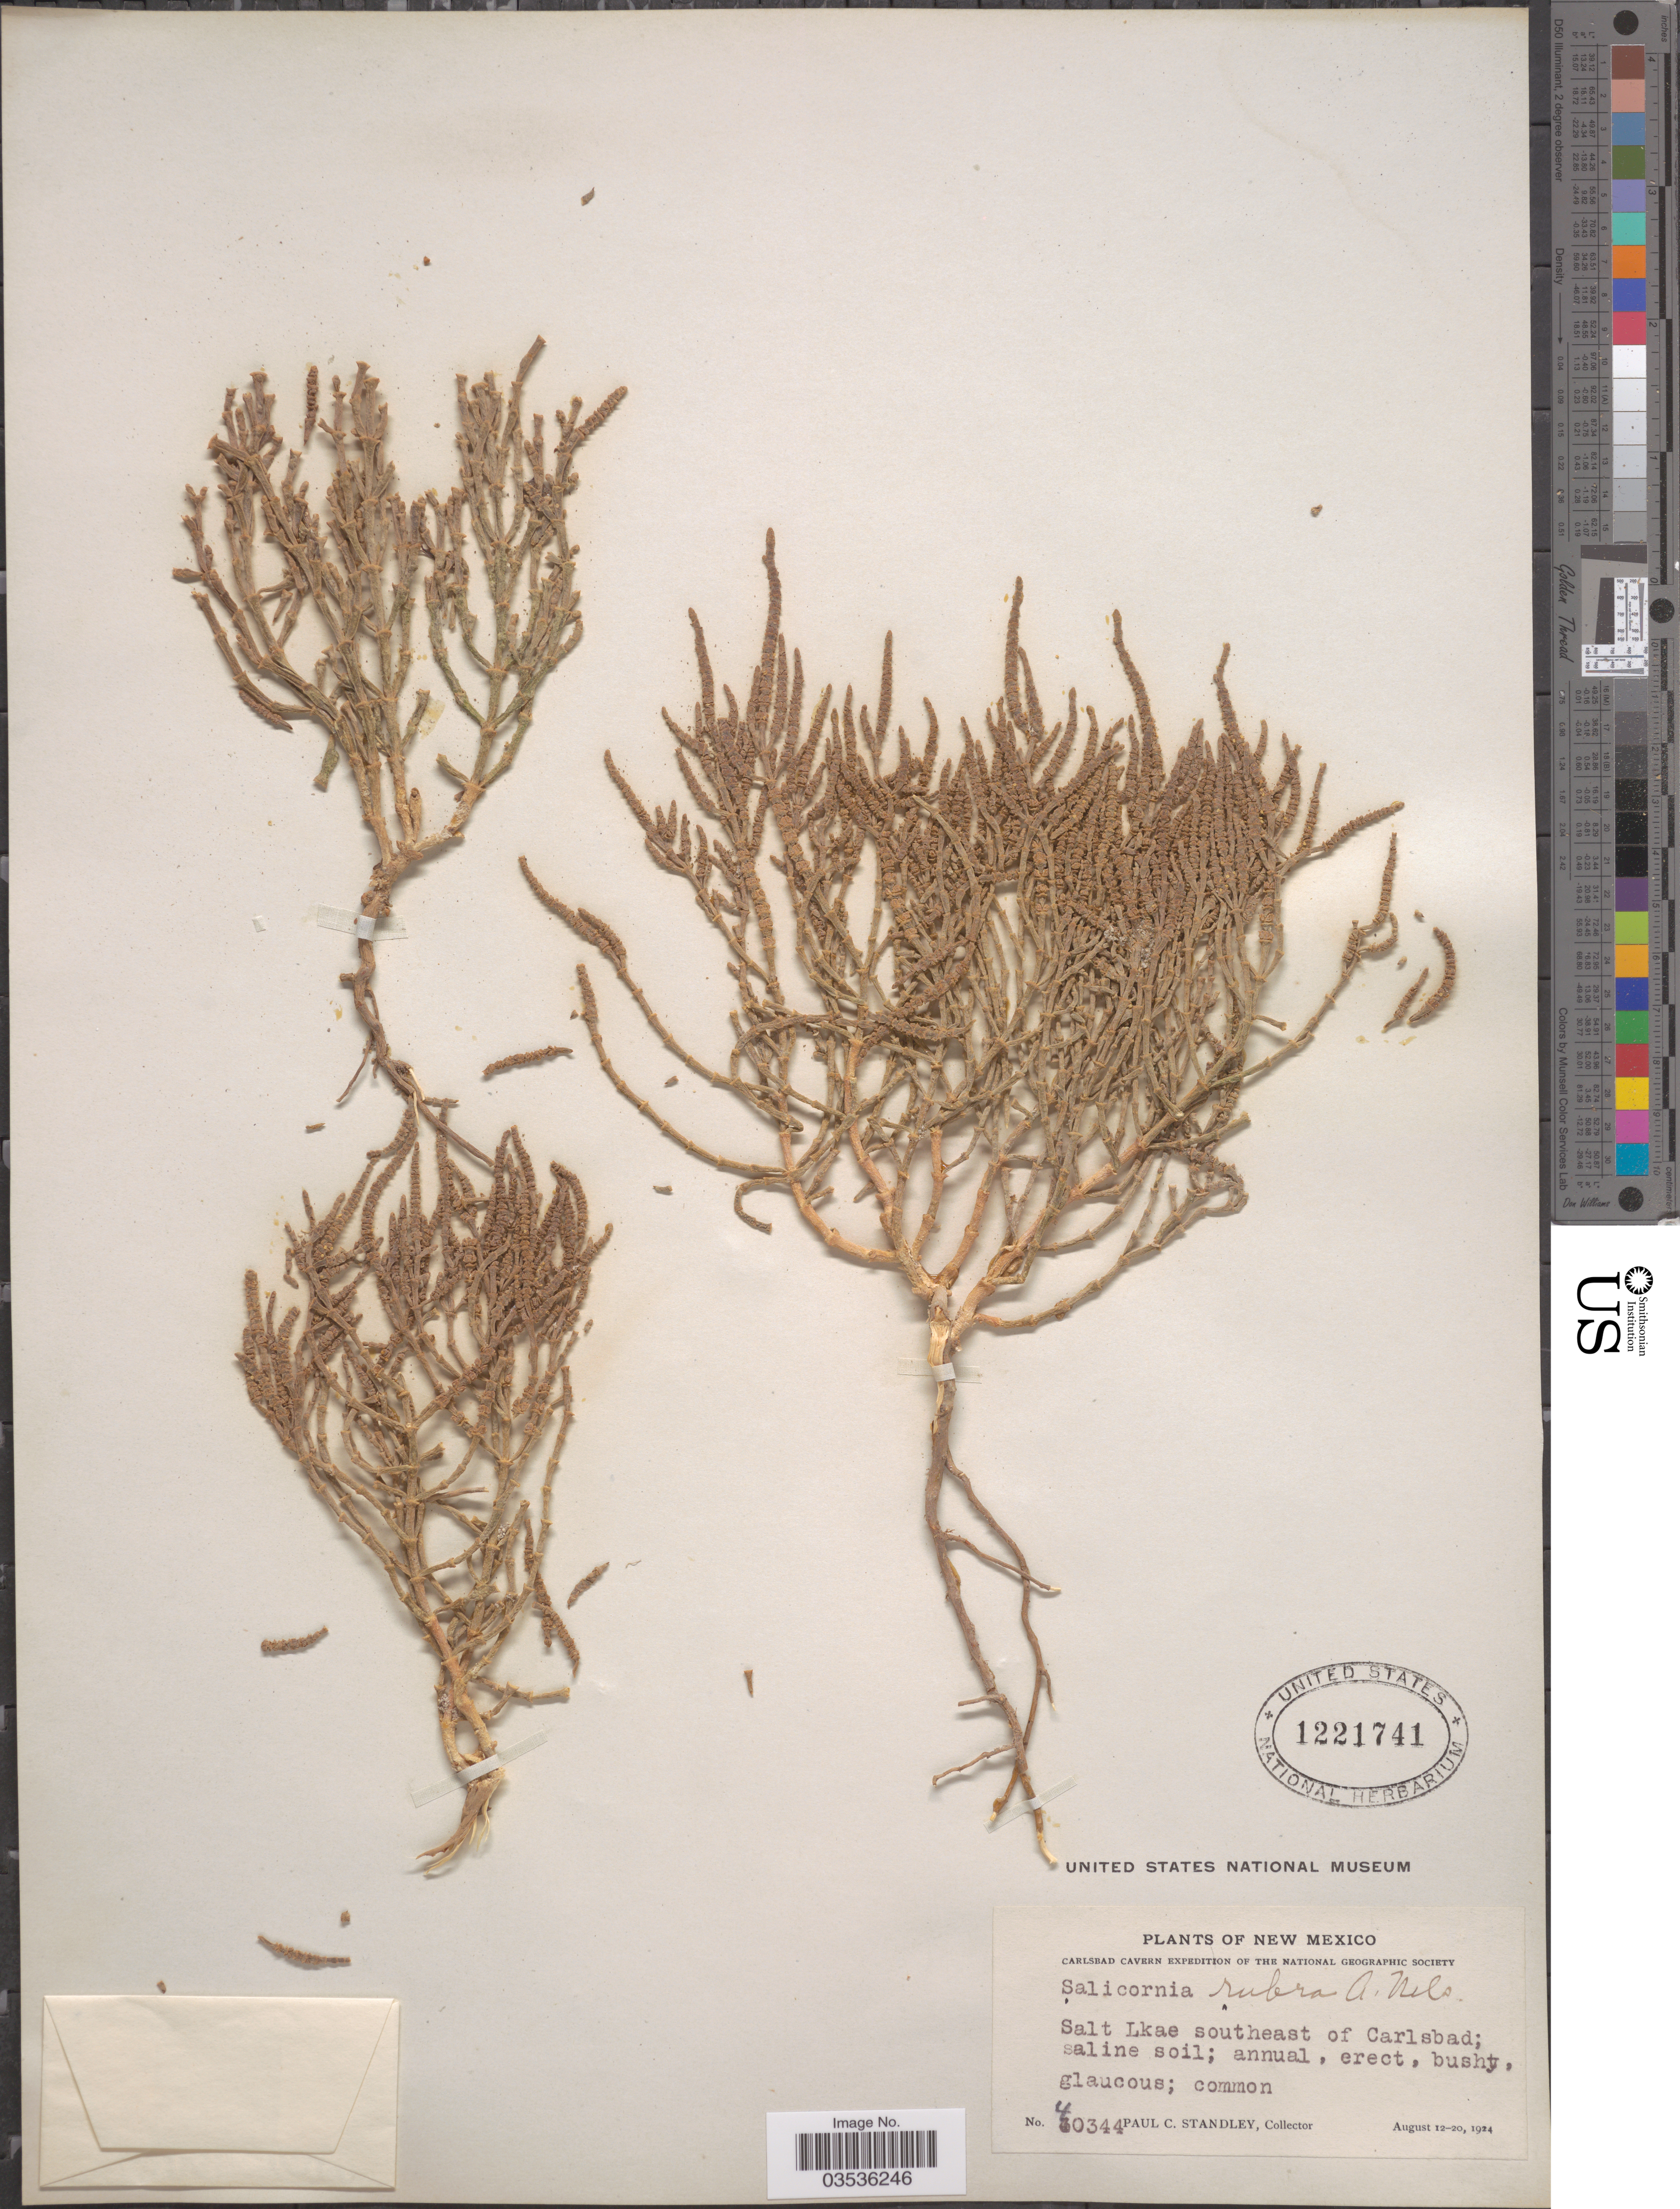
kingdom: Plantae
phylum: Tracheophyta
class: Magnoliopsida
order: Caryophyllales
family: Amaranthaceae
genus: Salicornia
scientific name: Salicornia rubra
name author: A. Nelson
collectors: P. C. Standley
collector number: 40344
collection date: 1924-08-12/1924-08-20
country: United States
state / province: New Mexico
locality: Salt Lkae southeast of Carlsbad. Carlsbad Cavern.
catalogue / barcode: US 1221741